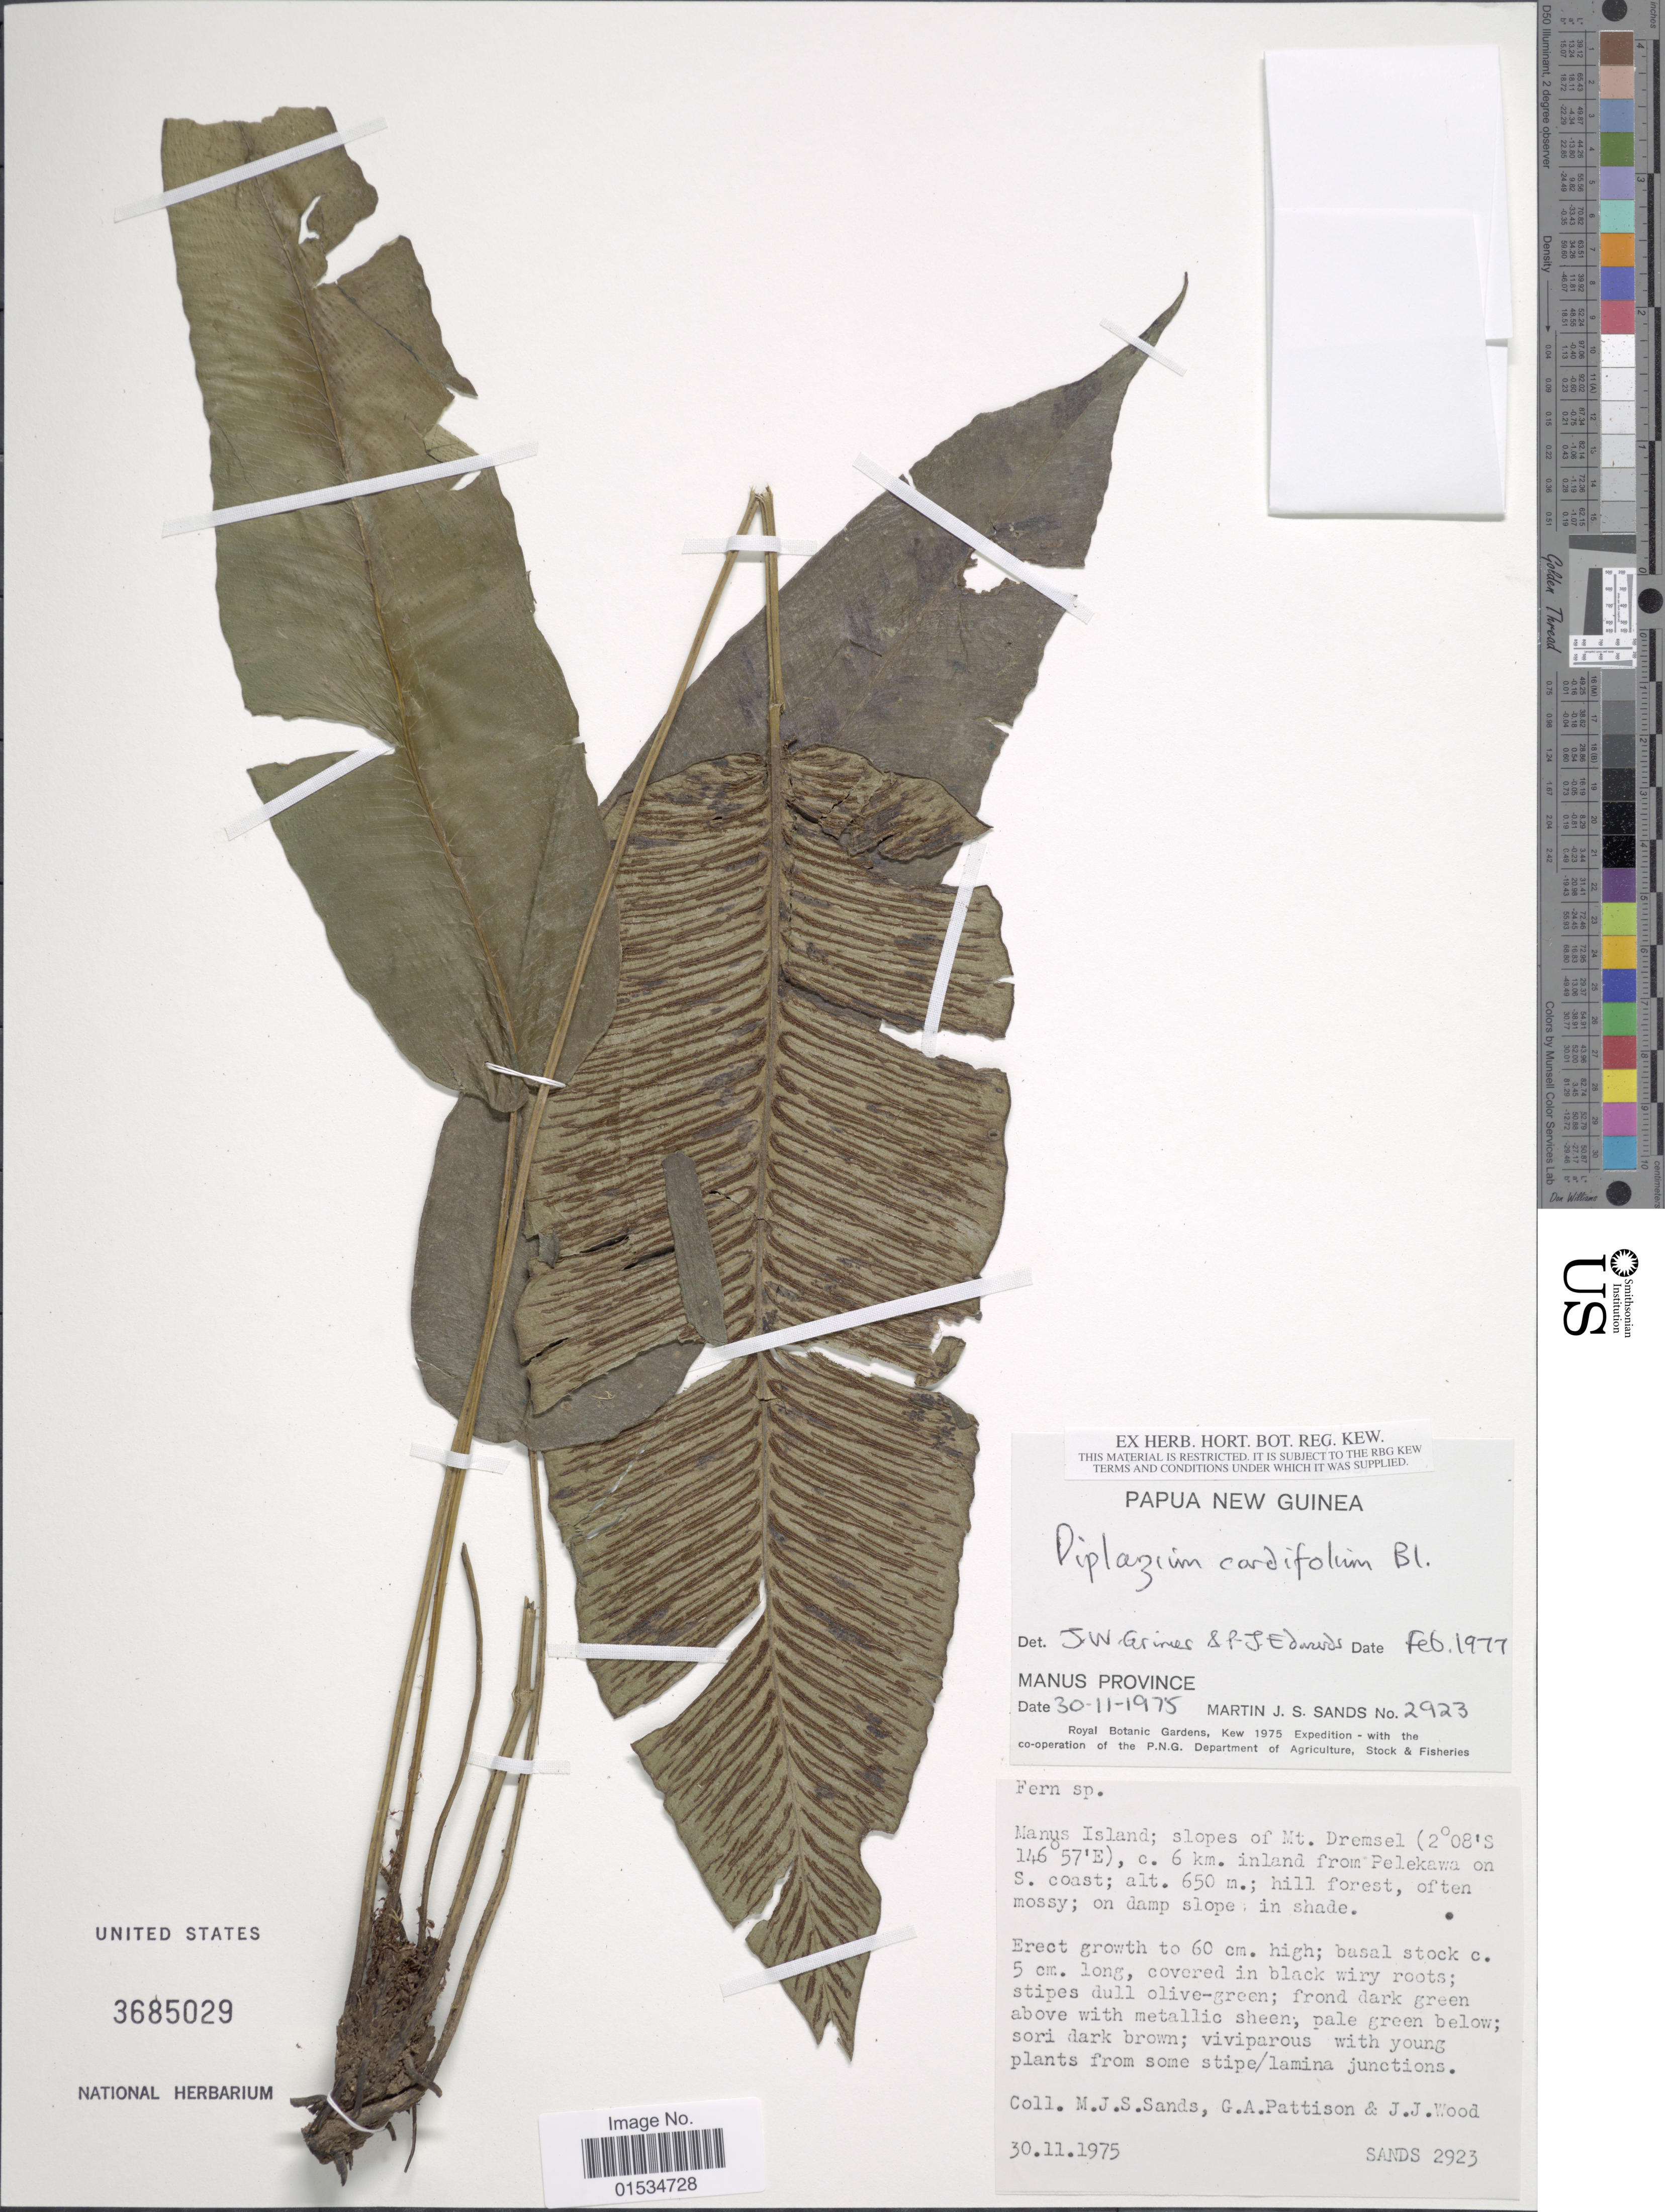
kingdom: Plantae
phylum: Tracheophyta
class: Polypodiopsida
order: Polypodiales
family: Athyriaceae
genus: Diplazium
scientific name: Diplazium cordifolium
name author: Blume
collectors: M. Sands, G. Pattison & J. Wood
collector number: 2923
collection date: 1975-11-30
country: Papua New Guinea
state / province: Manus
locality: Maus Island; slopes of Mt. Drensek, c. 6 km. inland from Pelekawa on S. coast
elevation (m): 650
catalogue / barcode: US 3685029